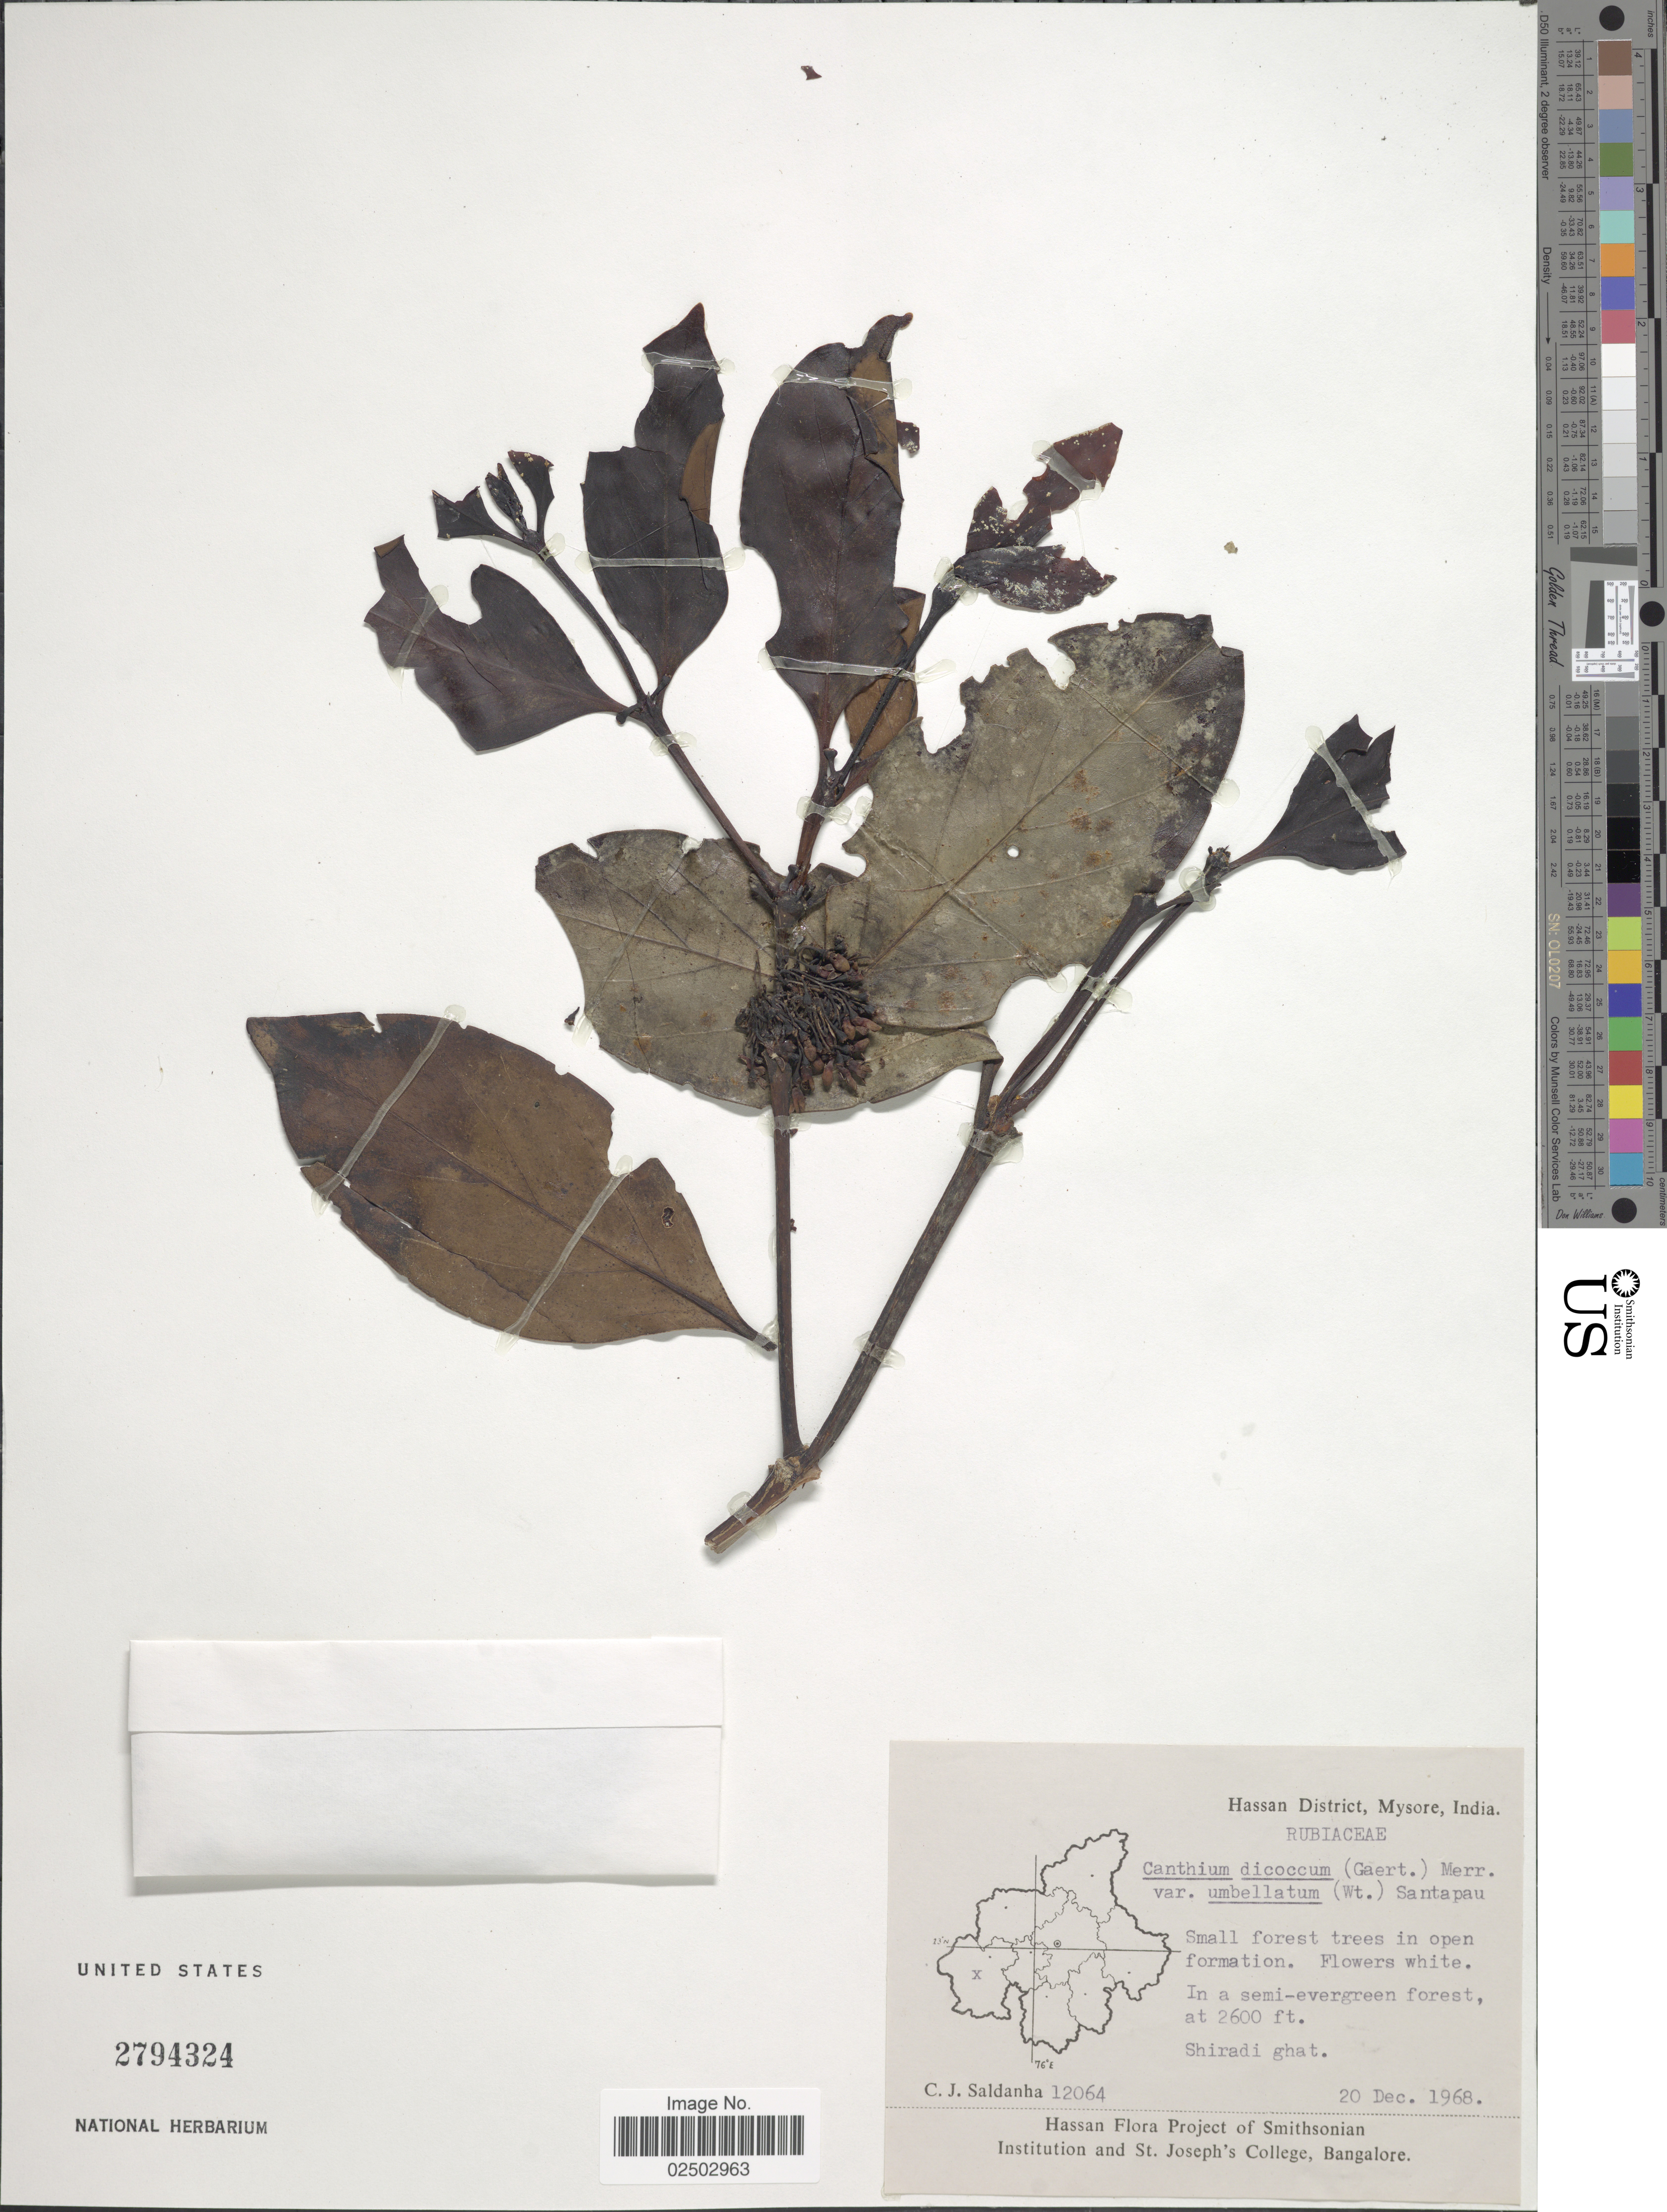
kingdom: Plantae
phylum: Tracheophyta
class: Magnoliopsida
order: Gentianales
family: Rubiaceae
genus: Canthium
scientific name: Canthium dicoccum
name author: (Gaertn.) Merr.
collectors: C. J. Saldanha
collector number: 12064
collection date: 1968-12-20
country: India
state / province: Karnataka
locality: Hassan District, Mysore, Shiradi ghat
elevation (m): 792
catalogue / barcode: US 2794324